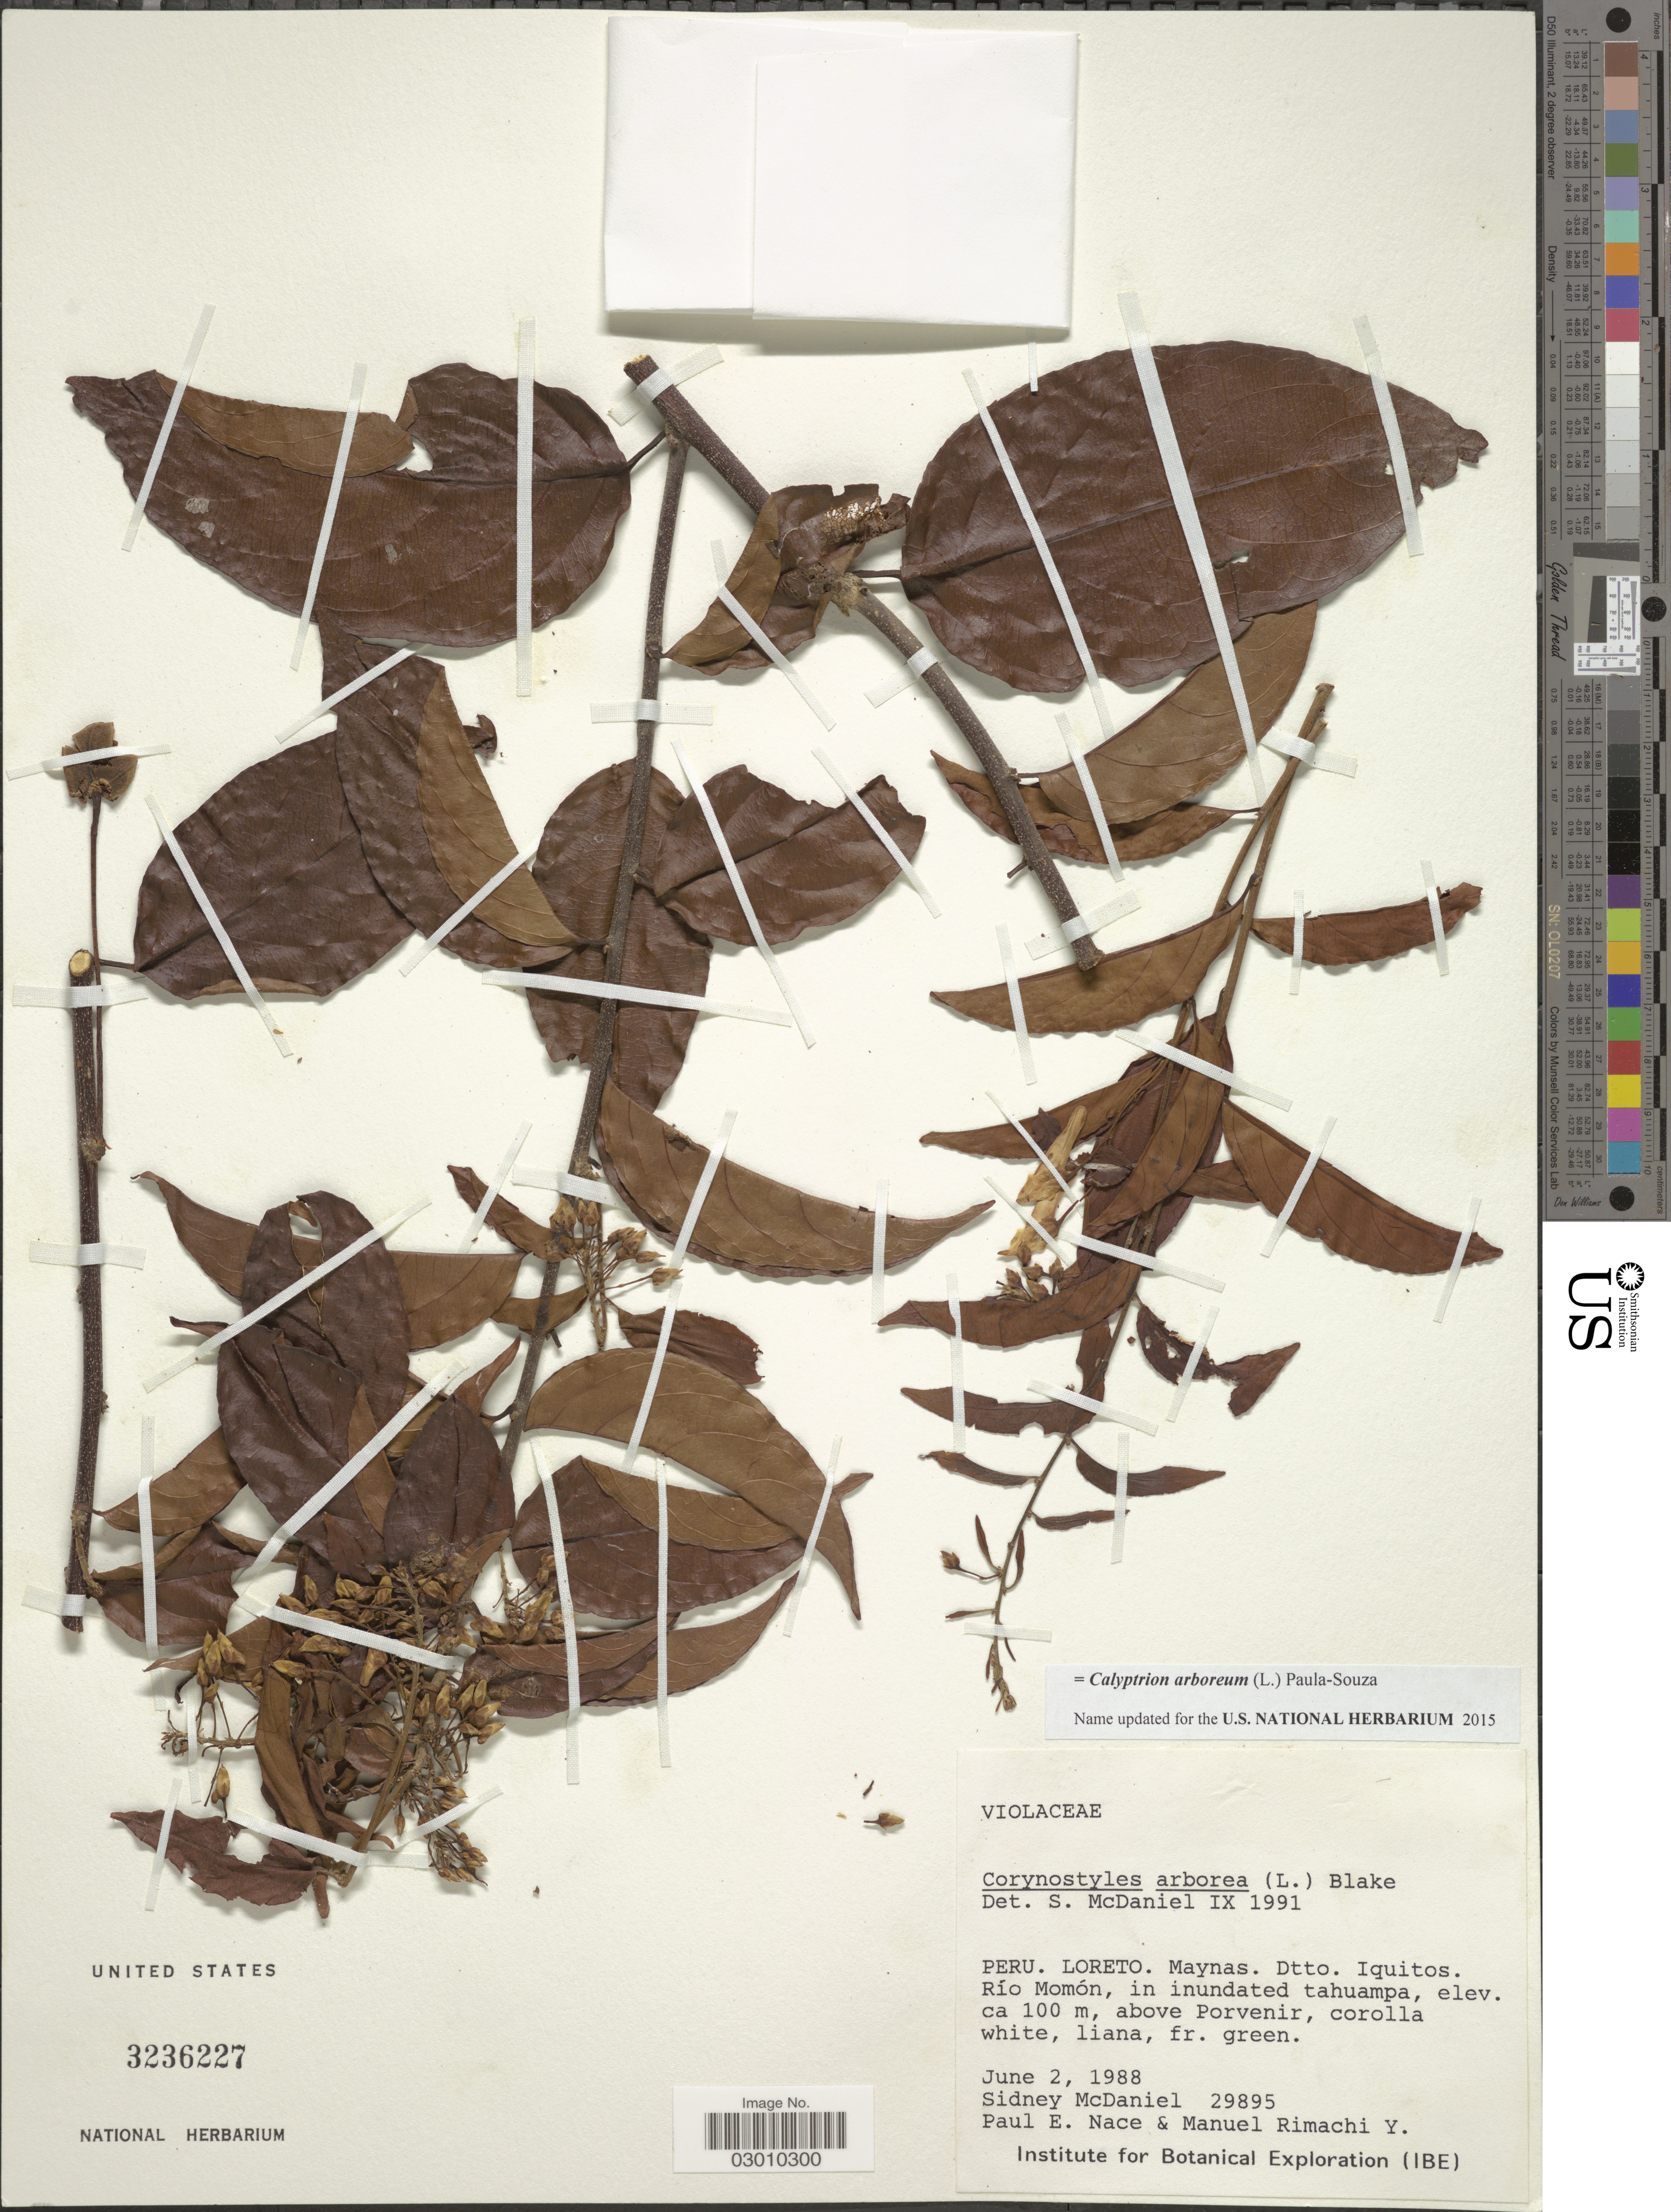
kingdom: Plantae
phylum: Tracheophyta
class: Magnoliopsida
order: Malpighiales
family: Violaceae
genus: Calyptrion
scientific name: Calyptrion arboreum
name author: (L.) Paula-Souza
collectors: S. McDaniel, P. Nace & M. Rimachi Y.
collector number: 29895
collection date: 1988-06-02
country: Peru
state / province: Loreto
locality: Maynas. Dtto. Iquitos. Río Momón.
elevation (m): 100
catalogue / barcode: US 3236227